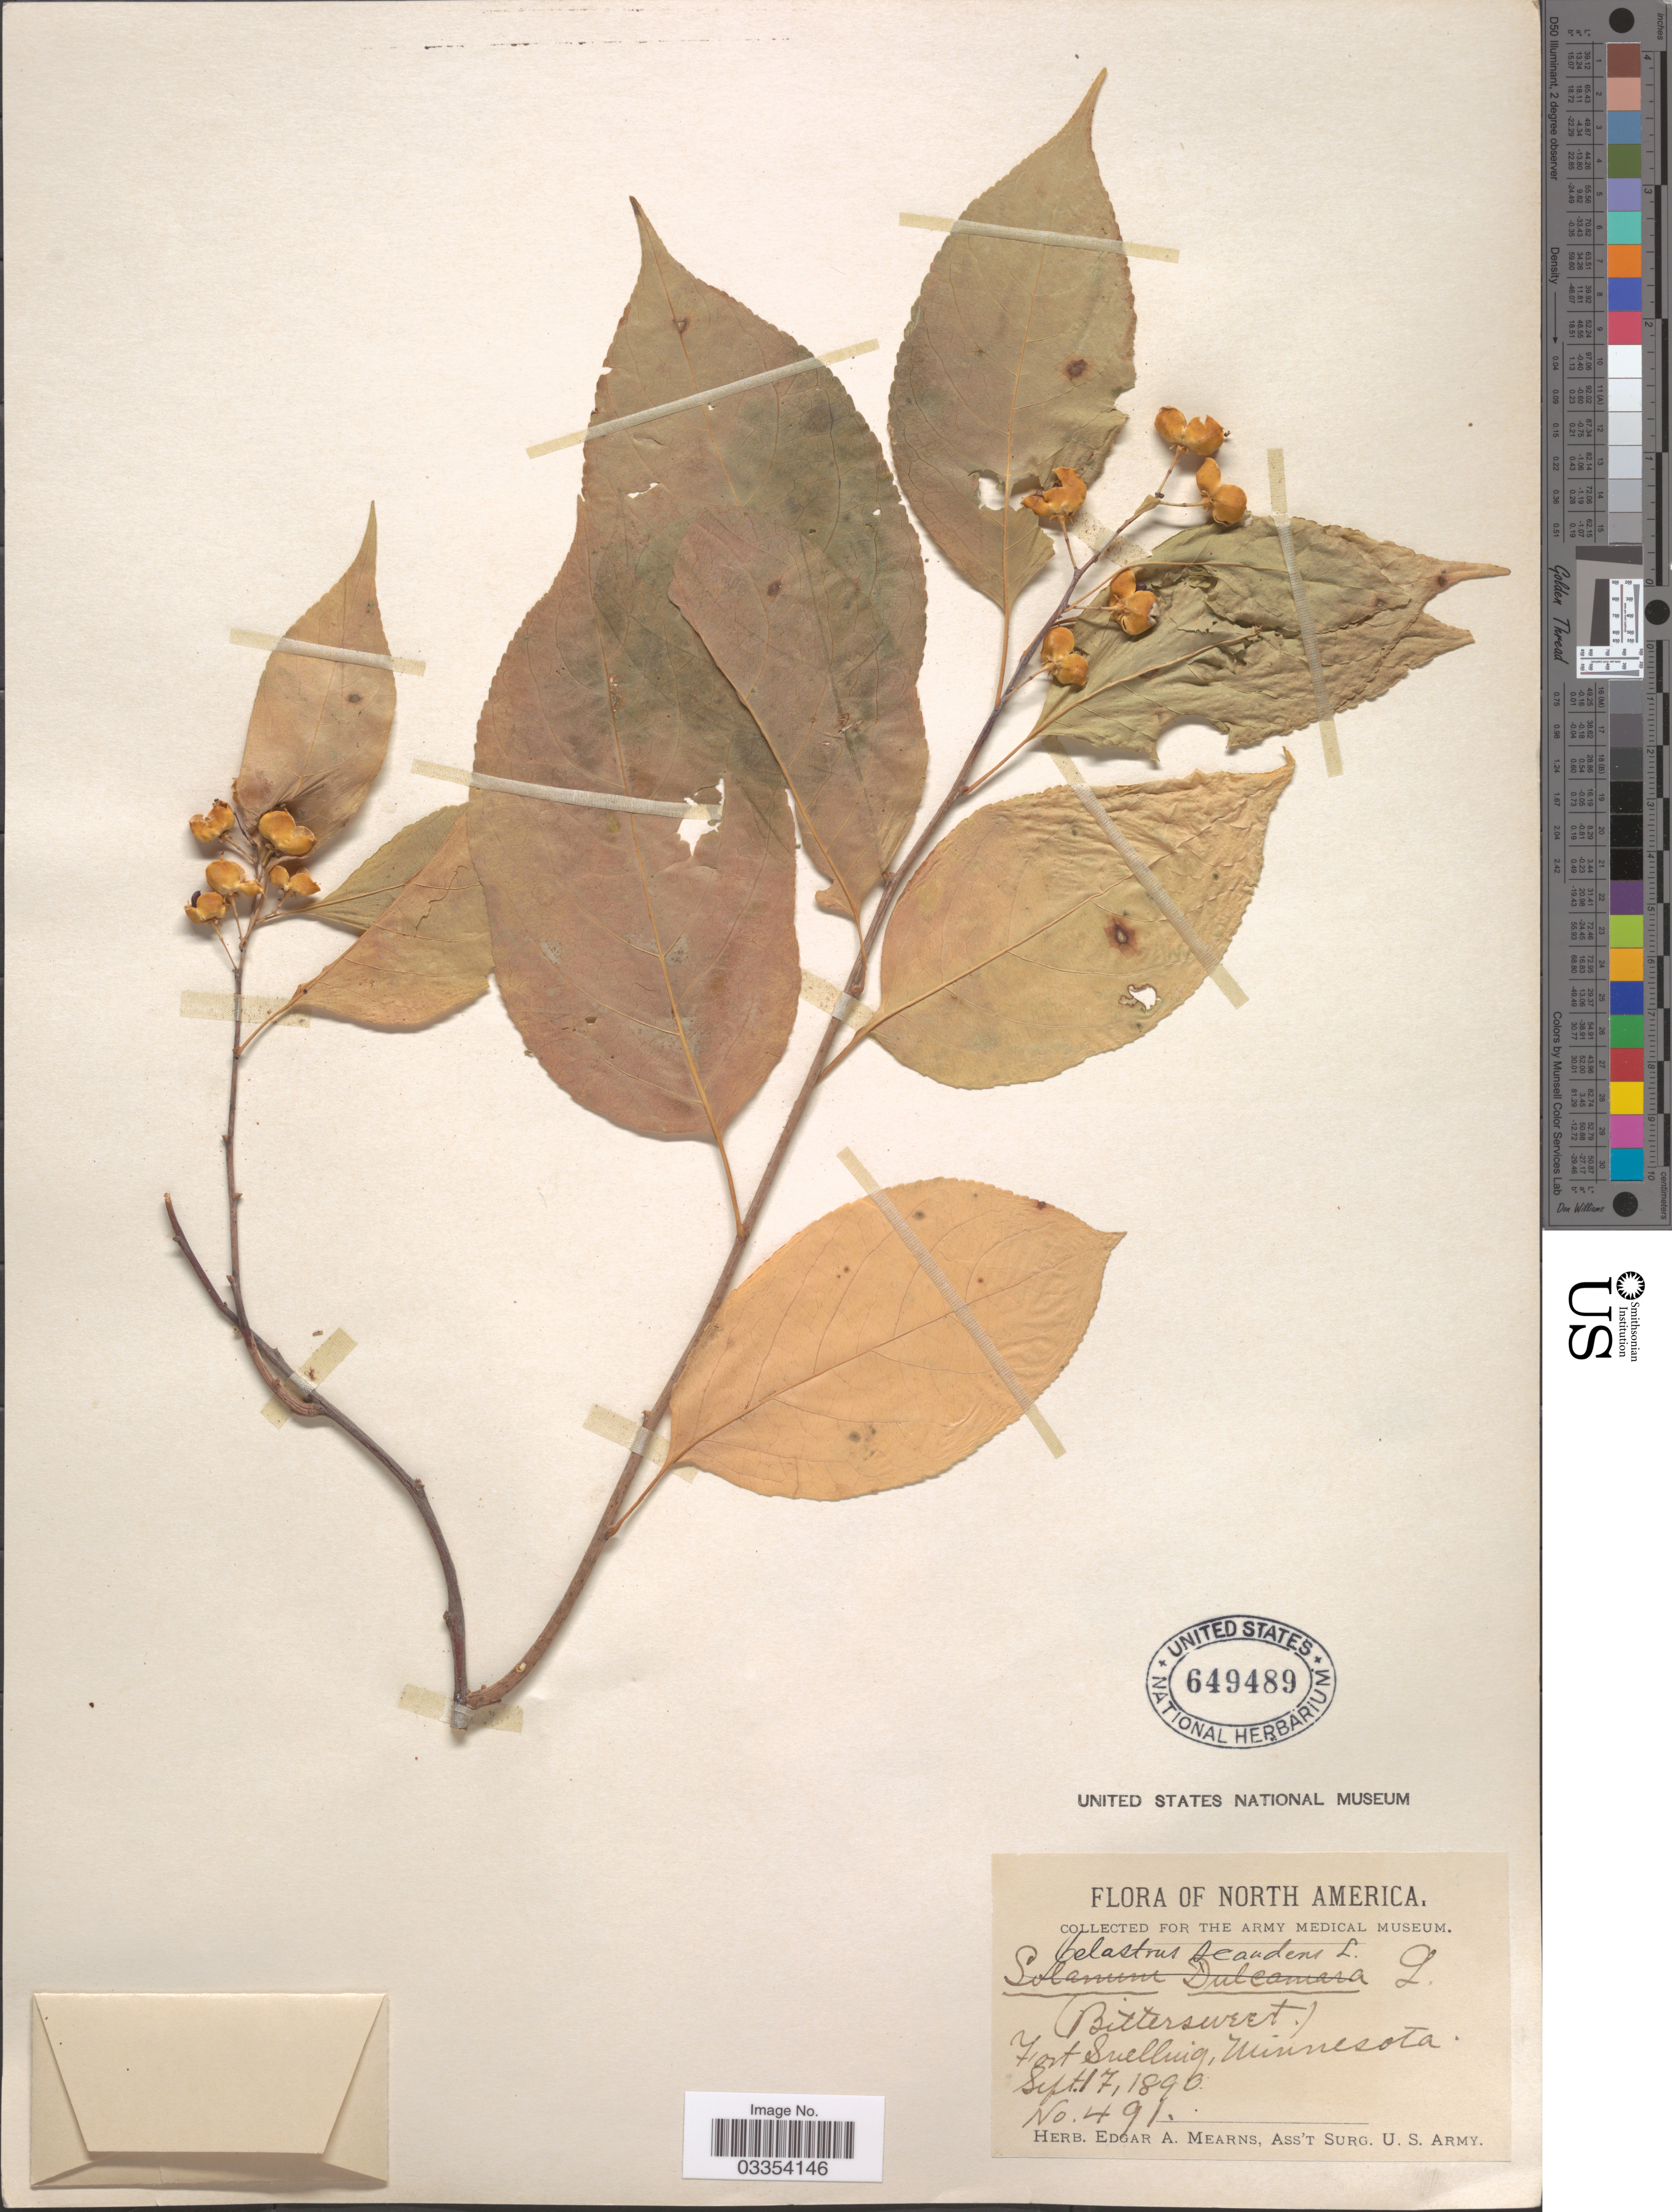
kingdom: Plantae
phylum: Tracheophyta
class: Magnoliopsida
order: Celastrales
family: Celastraceae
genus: Celastrus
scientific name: Celastrus scandens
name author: L.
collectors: ex herb. Edgar A. Mearns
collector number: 491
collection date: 1890-09-17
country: United States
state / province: Minnesota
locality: Fort Snelling.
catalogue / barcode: US 649489